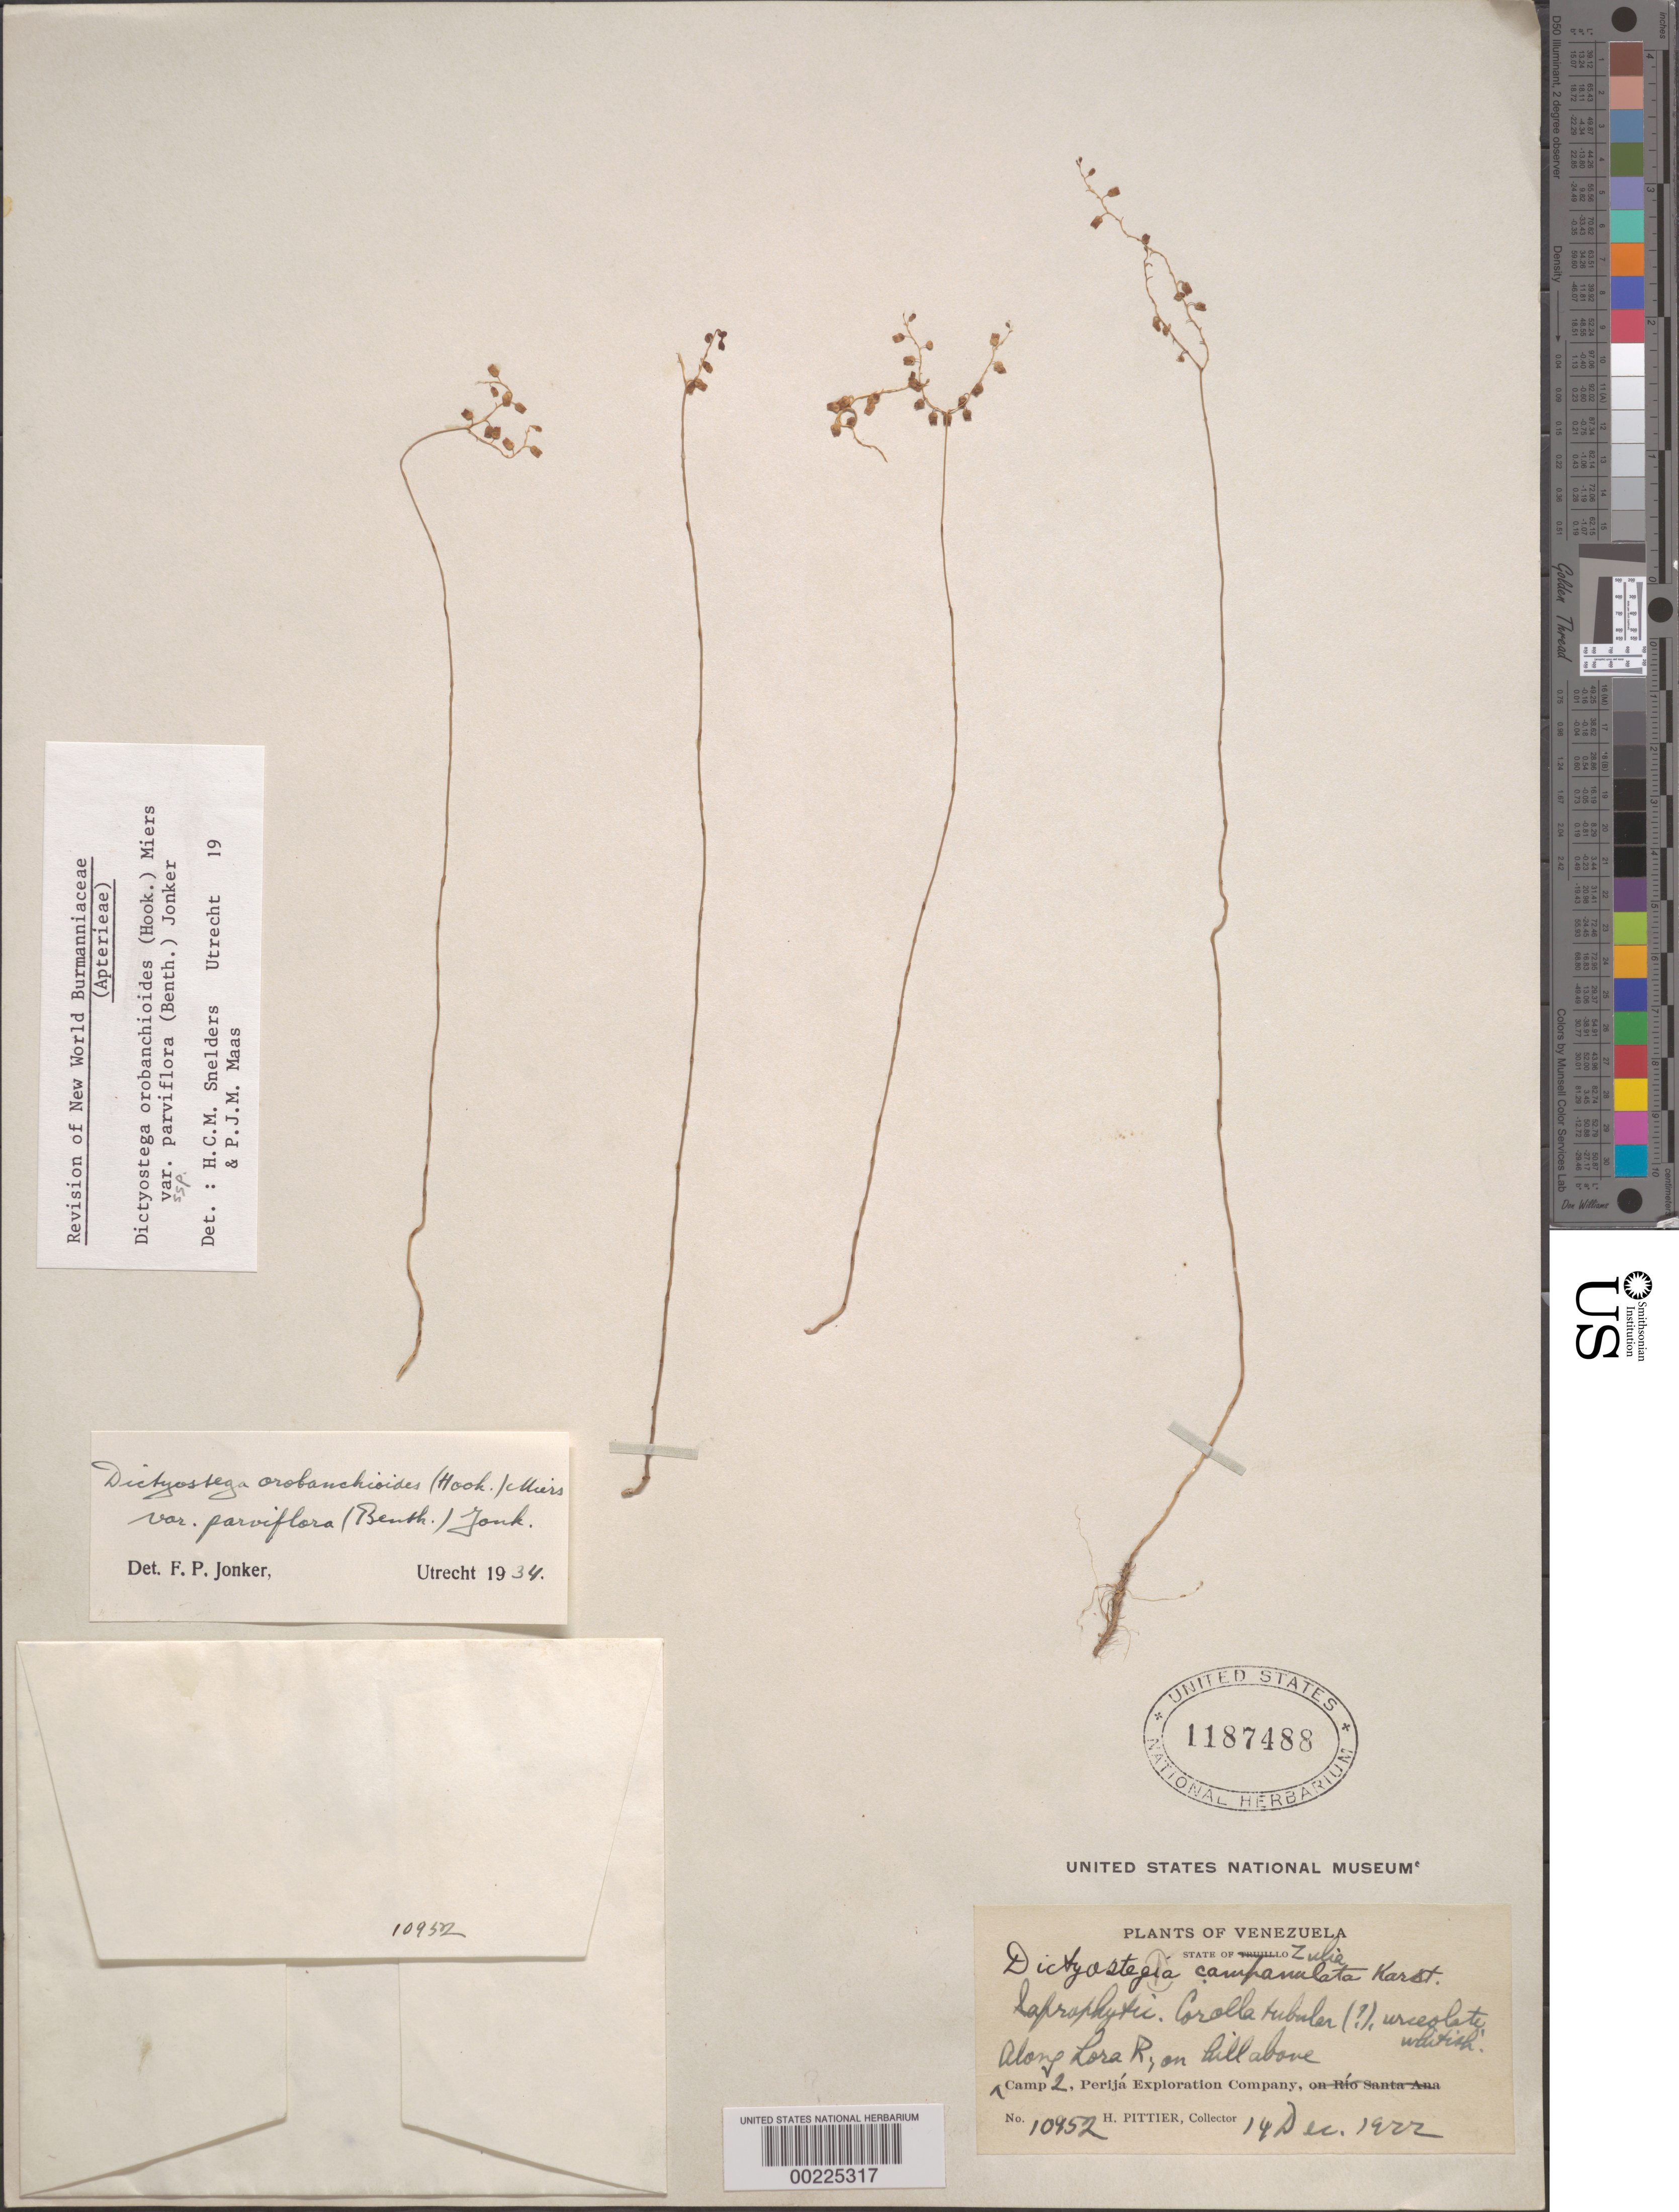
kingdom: Plantae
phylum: Tracheophyta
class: Liliopsida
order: Dioscoreales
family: Burmanniaceae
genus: Dictyostega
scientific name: Dictyostega orobanchoides subsp. parviflora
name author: (Benth.) Snelders & Maas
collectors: H. F. Pittier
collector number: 10952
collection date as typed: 14 Dec 1922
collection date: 1922-12-14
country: Venezuela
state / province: Zulia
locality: Along lora river, on hill above camp 2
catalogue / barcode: US 1187488